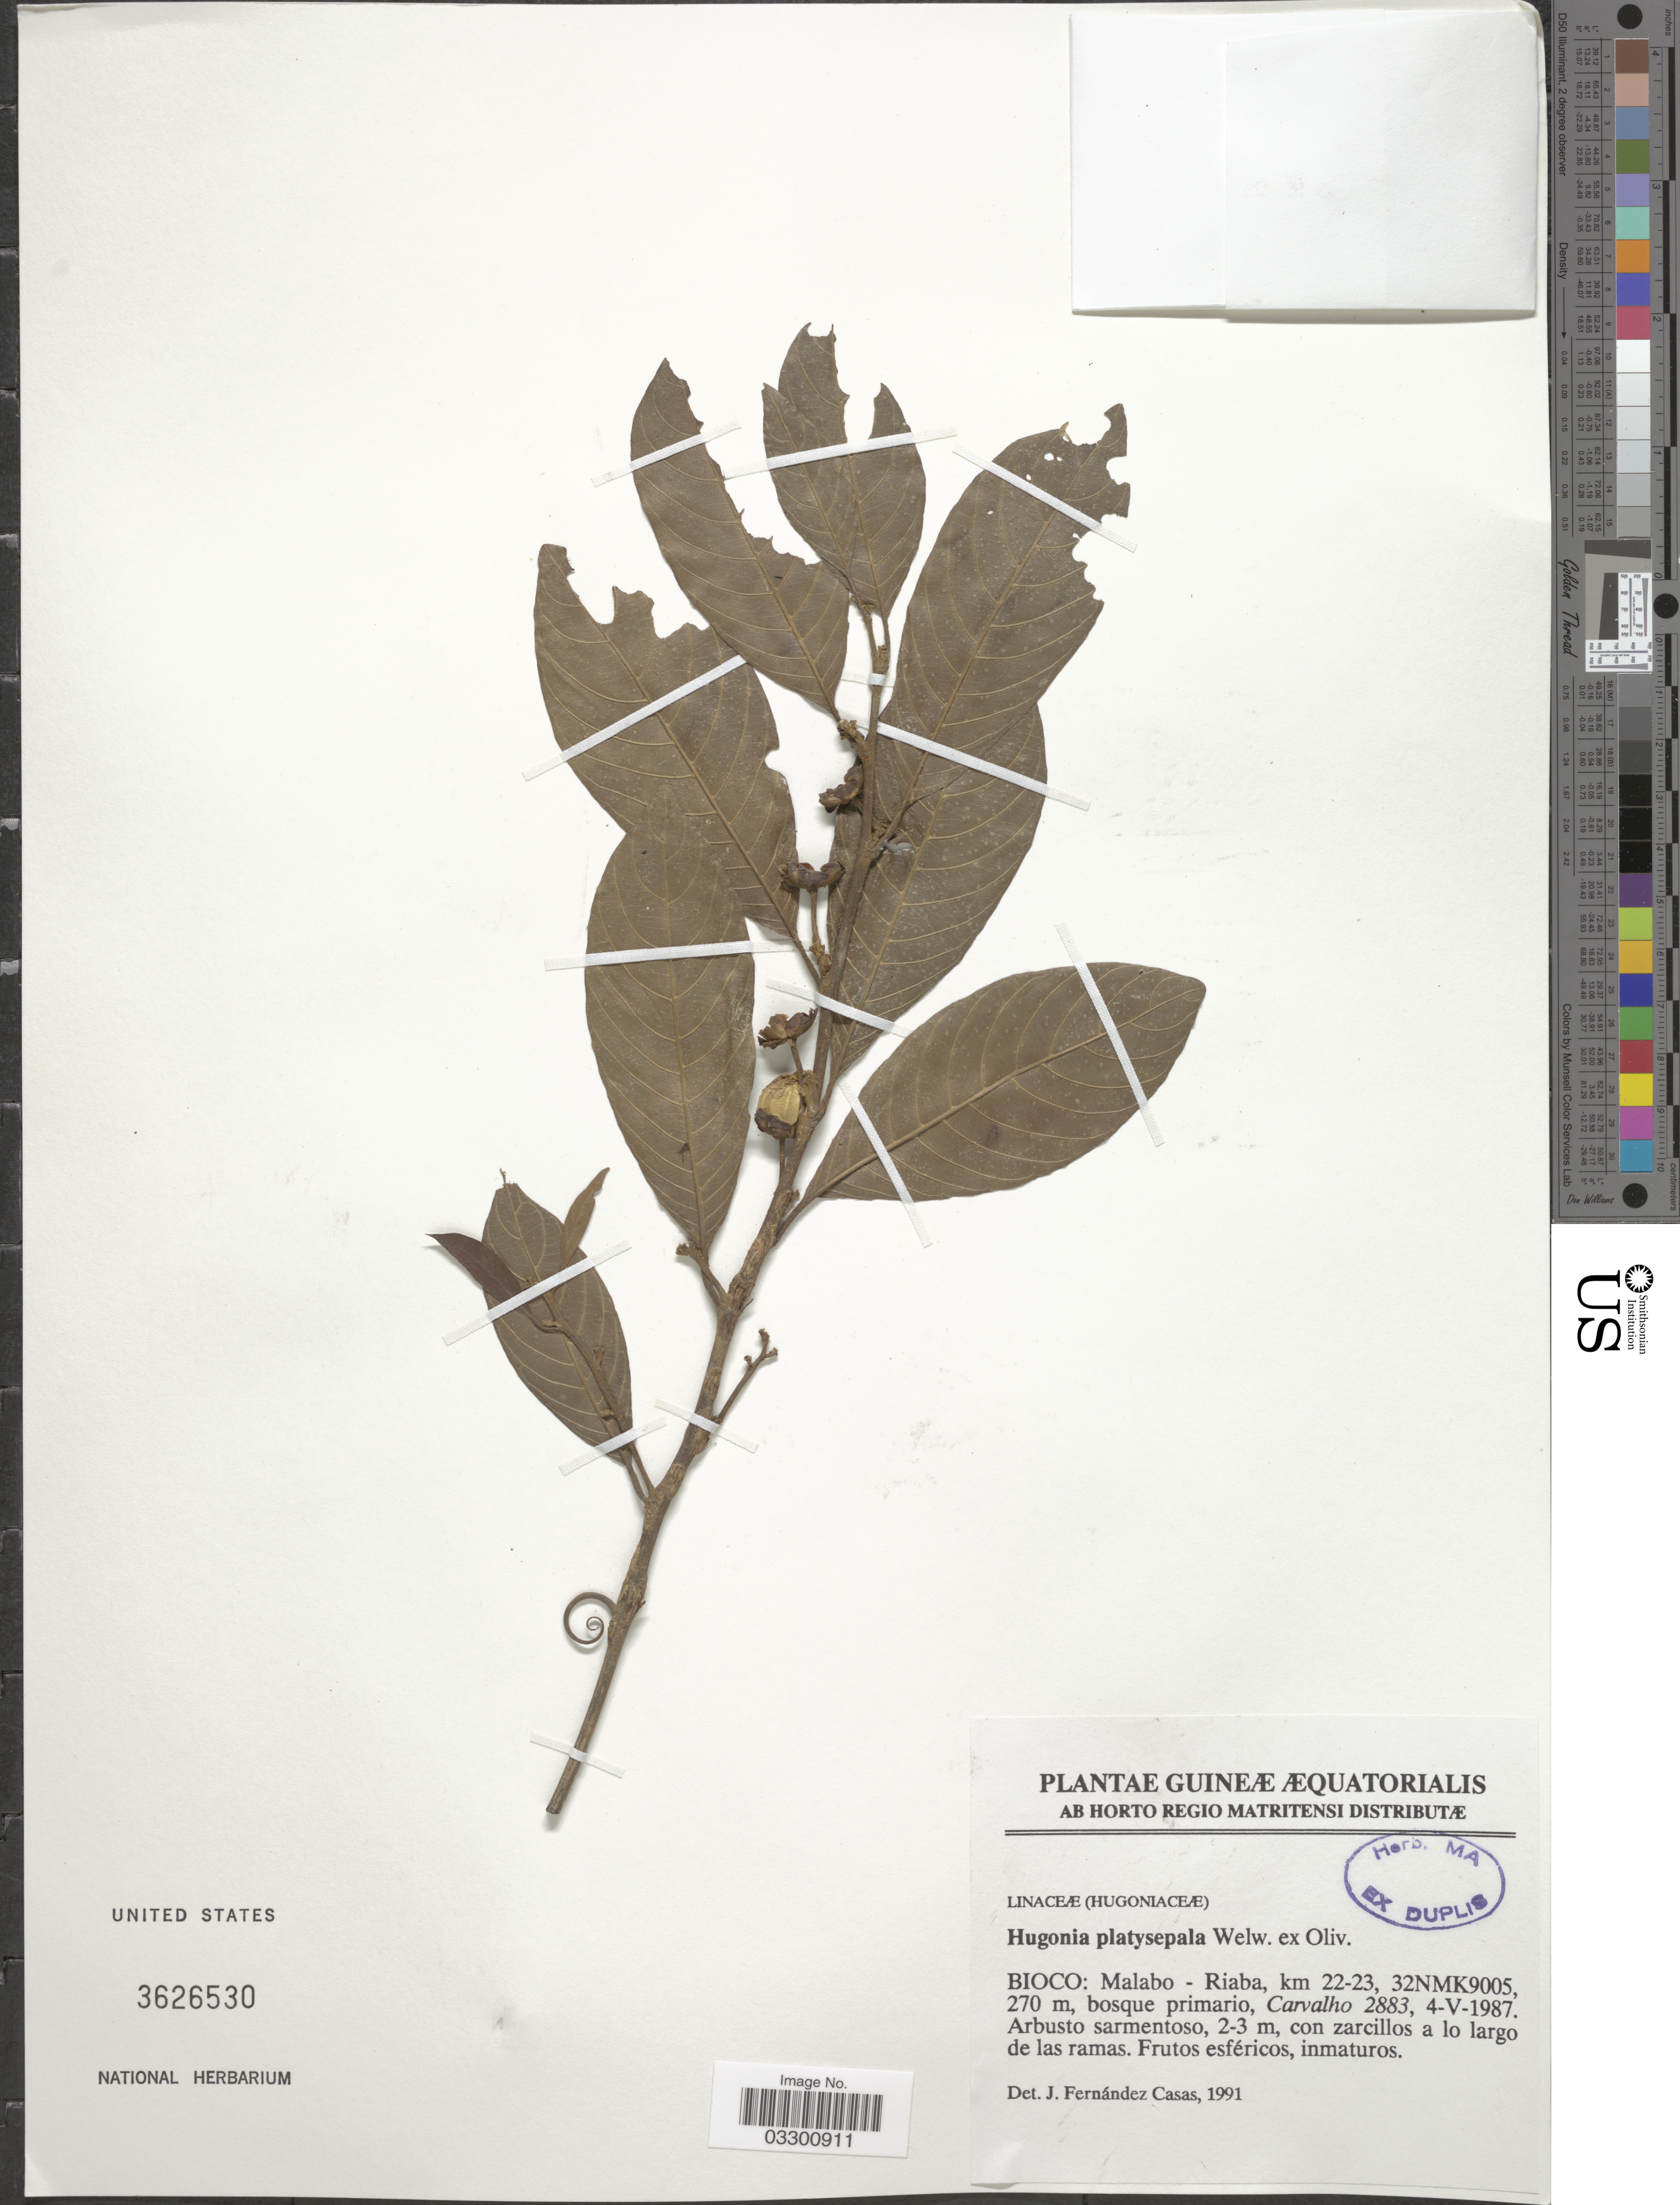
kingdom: Plantae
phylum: Tracheophyta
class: Magnoliopsida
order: Malpighiales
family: Linaceae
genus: Hugonia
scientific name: Hugonia platysepala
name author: Welw. ex Oliv.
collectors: Carvalho, --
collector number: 2883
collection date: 1987-05-04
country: Equatorial Guinea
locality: Guineæ æquatorialis, Bioco: Malabo-Riaba, km 22-23, 32NMK9005.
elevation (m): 270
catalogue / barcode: US 3626530